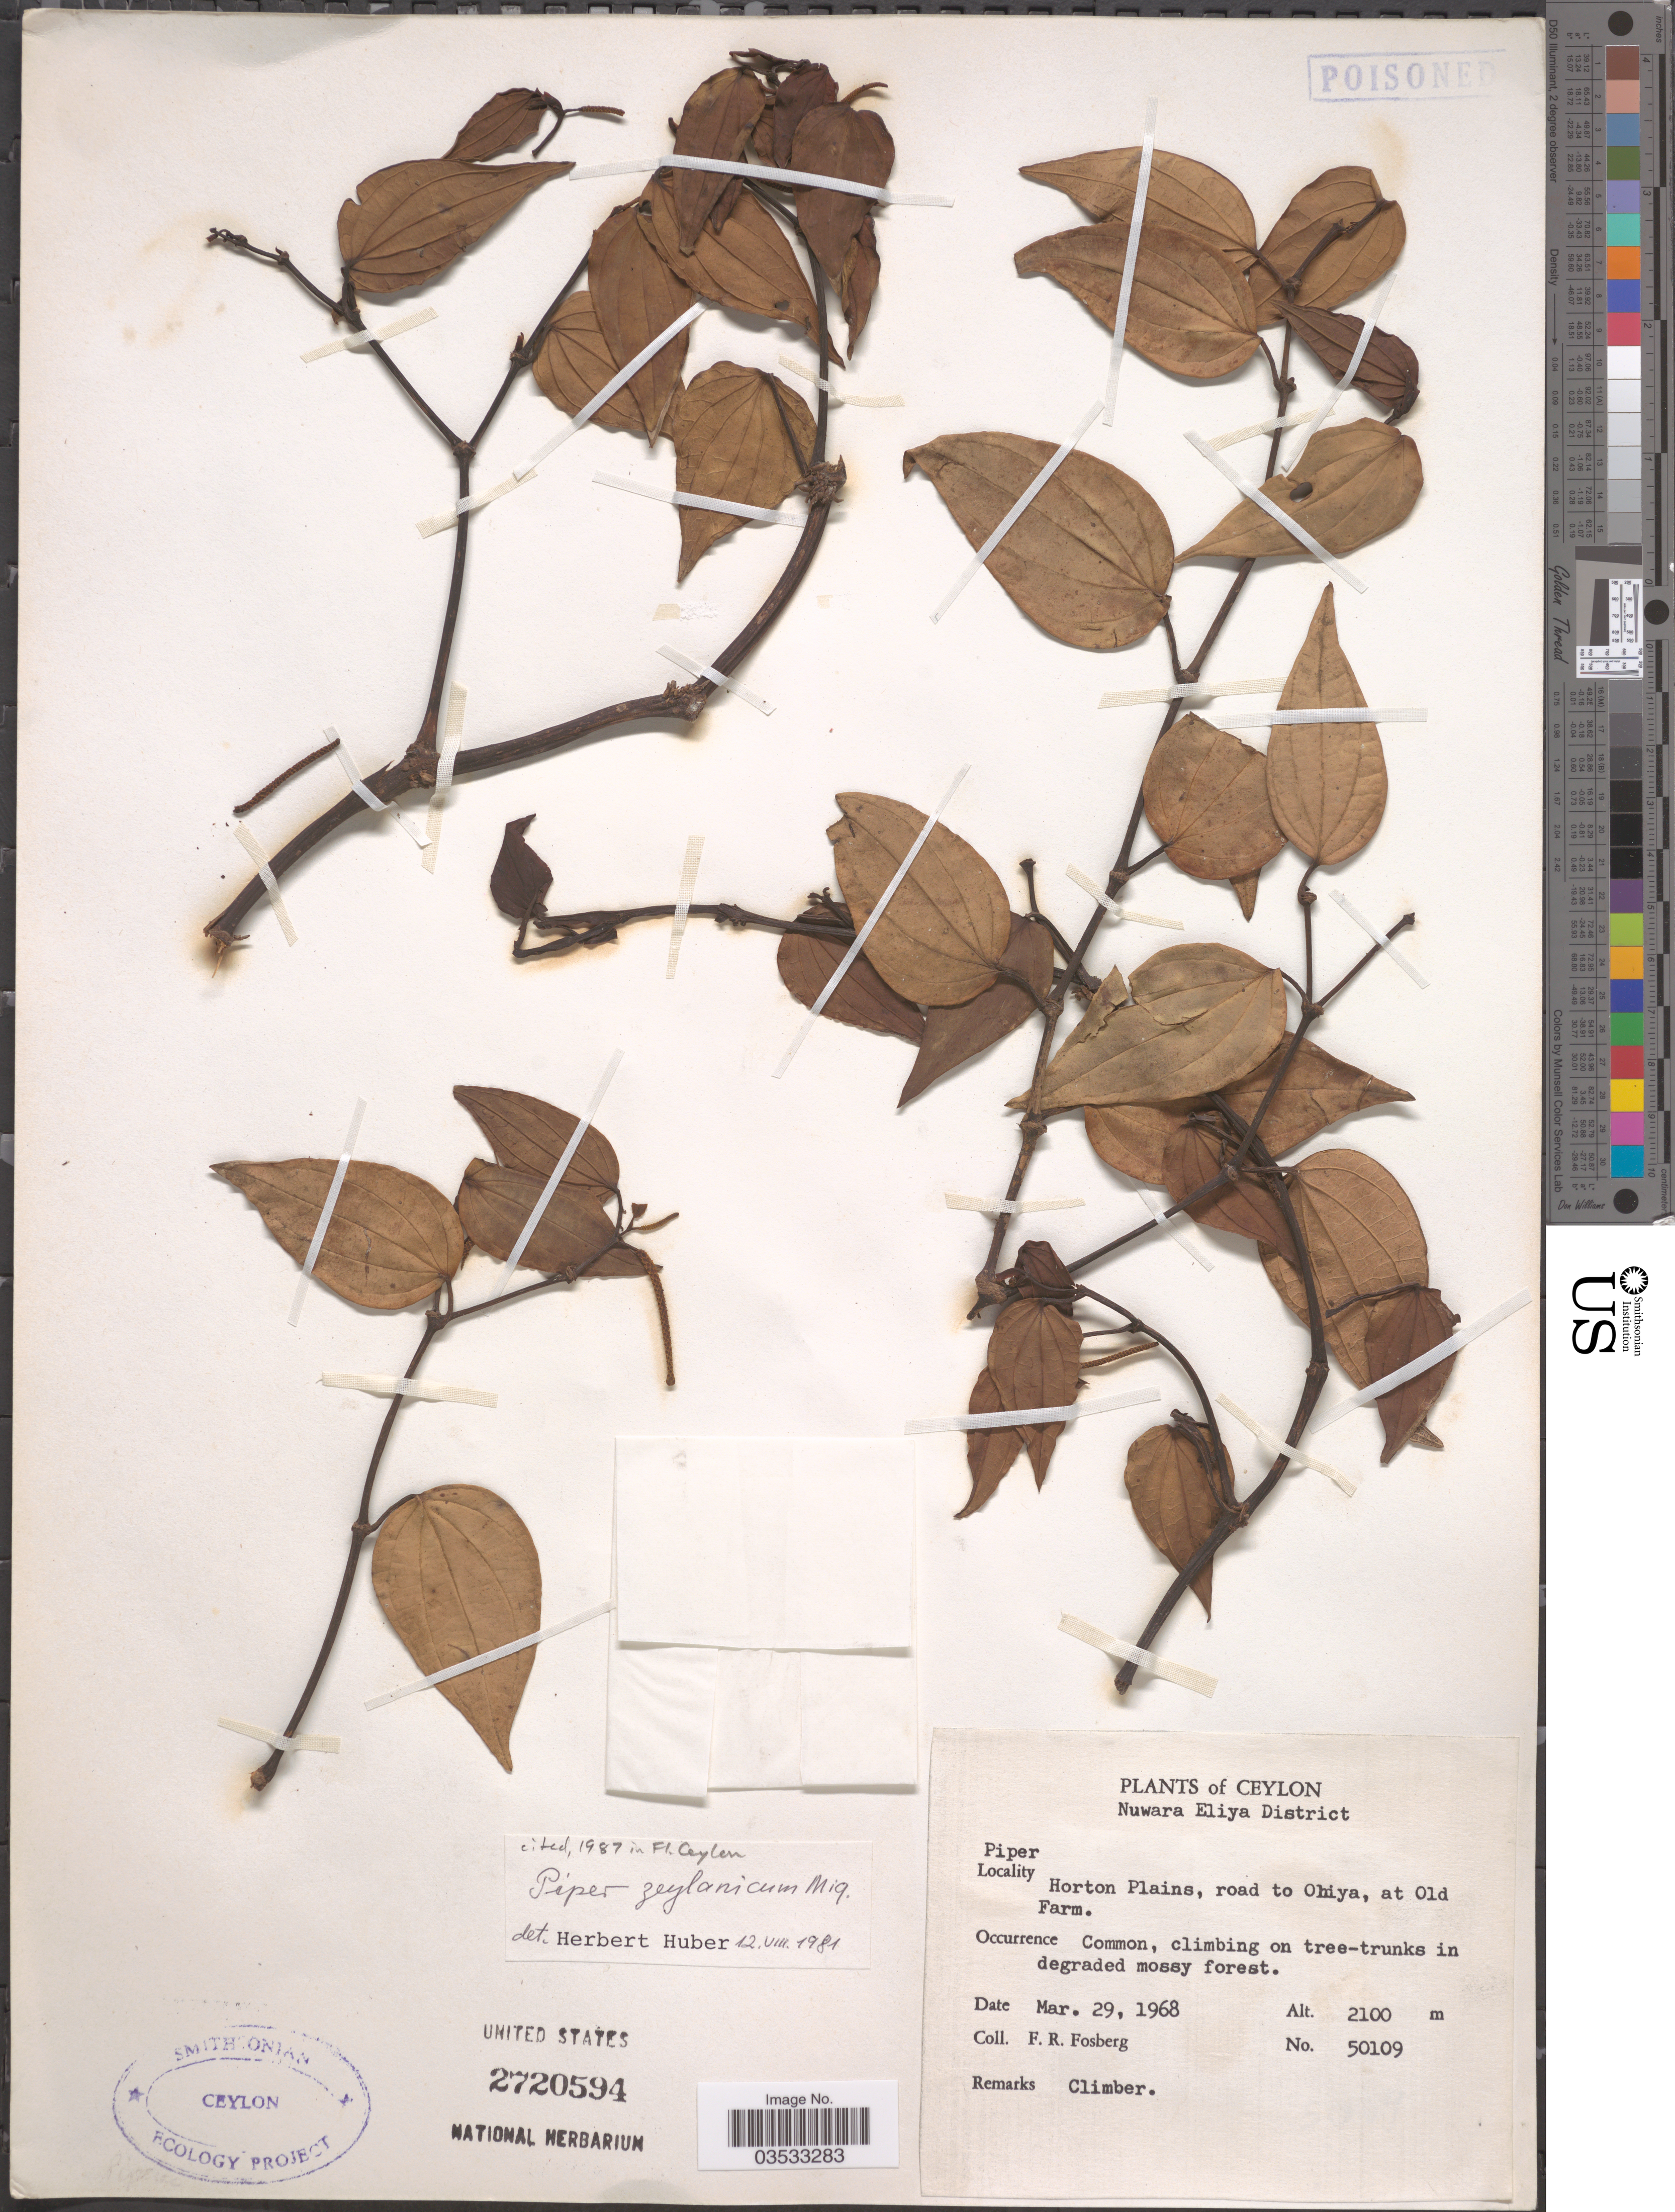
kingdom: Plantae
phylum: Tracheophyta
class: Magnoliopsida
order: Piperales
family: Piperaceae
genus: Piper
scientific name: Piper zeylanicum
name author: Miq.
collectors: F. R. Fosberg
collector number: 50109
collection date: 1968-03-29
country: Sri Lanka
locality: Ceylon. Nuwara Eliya District. Gorton Plains, road to Ohiya, at Old Farm.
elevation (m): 2100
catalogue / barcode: US 2720594